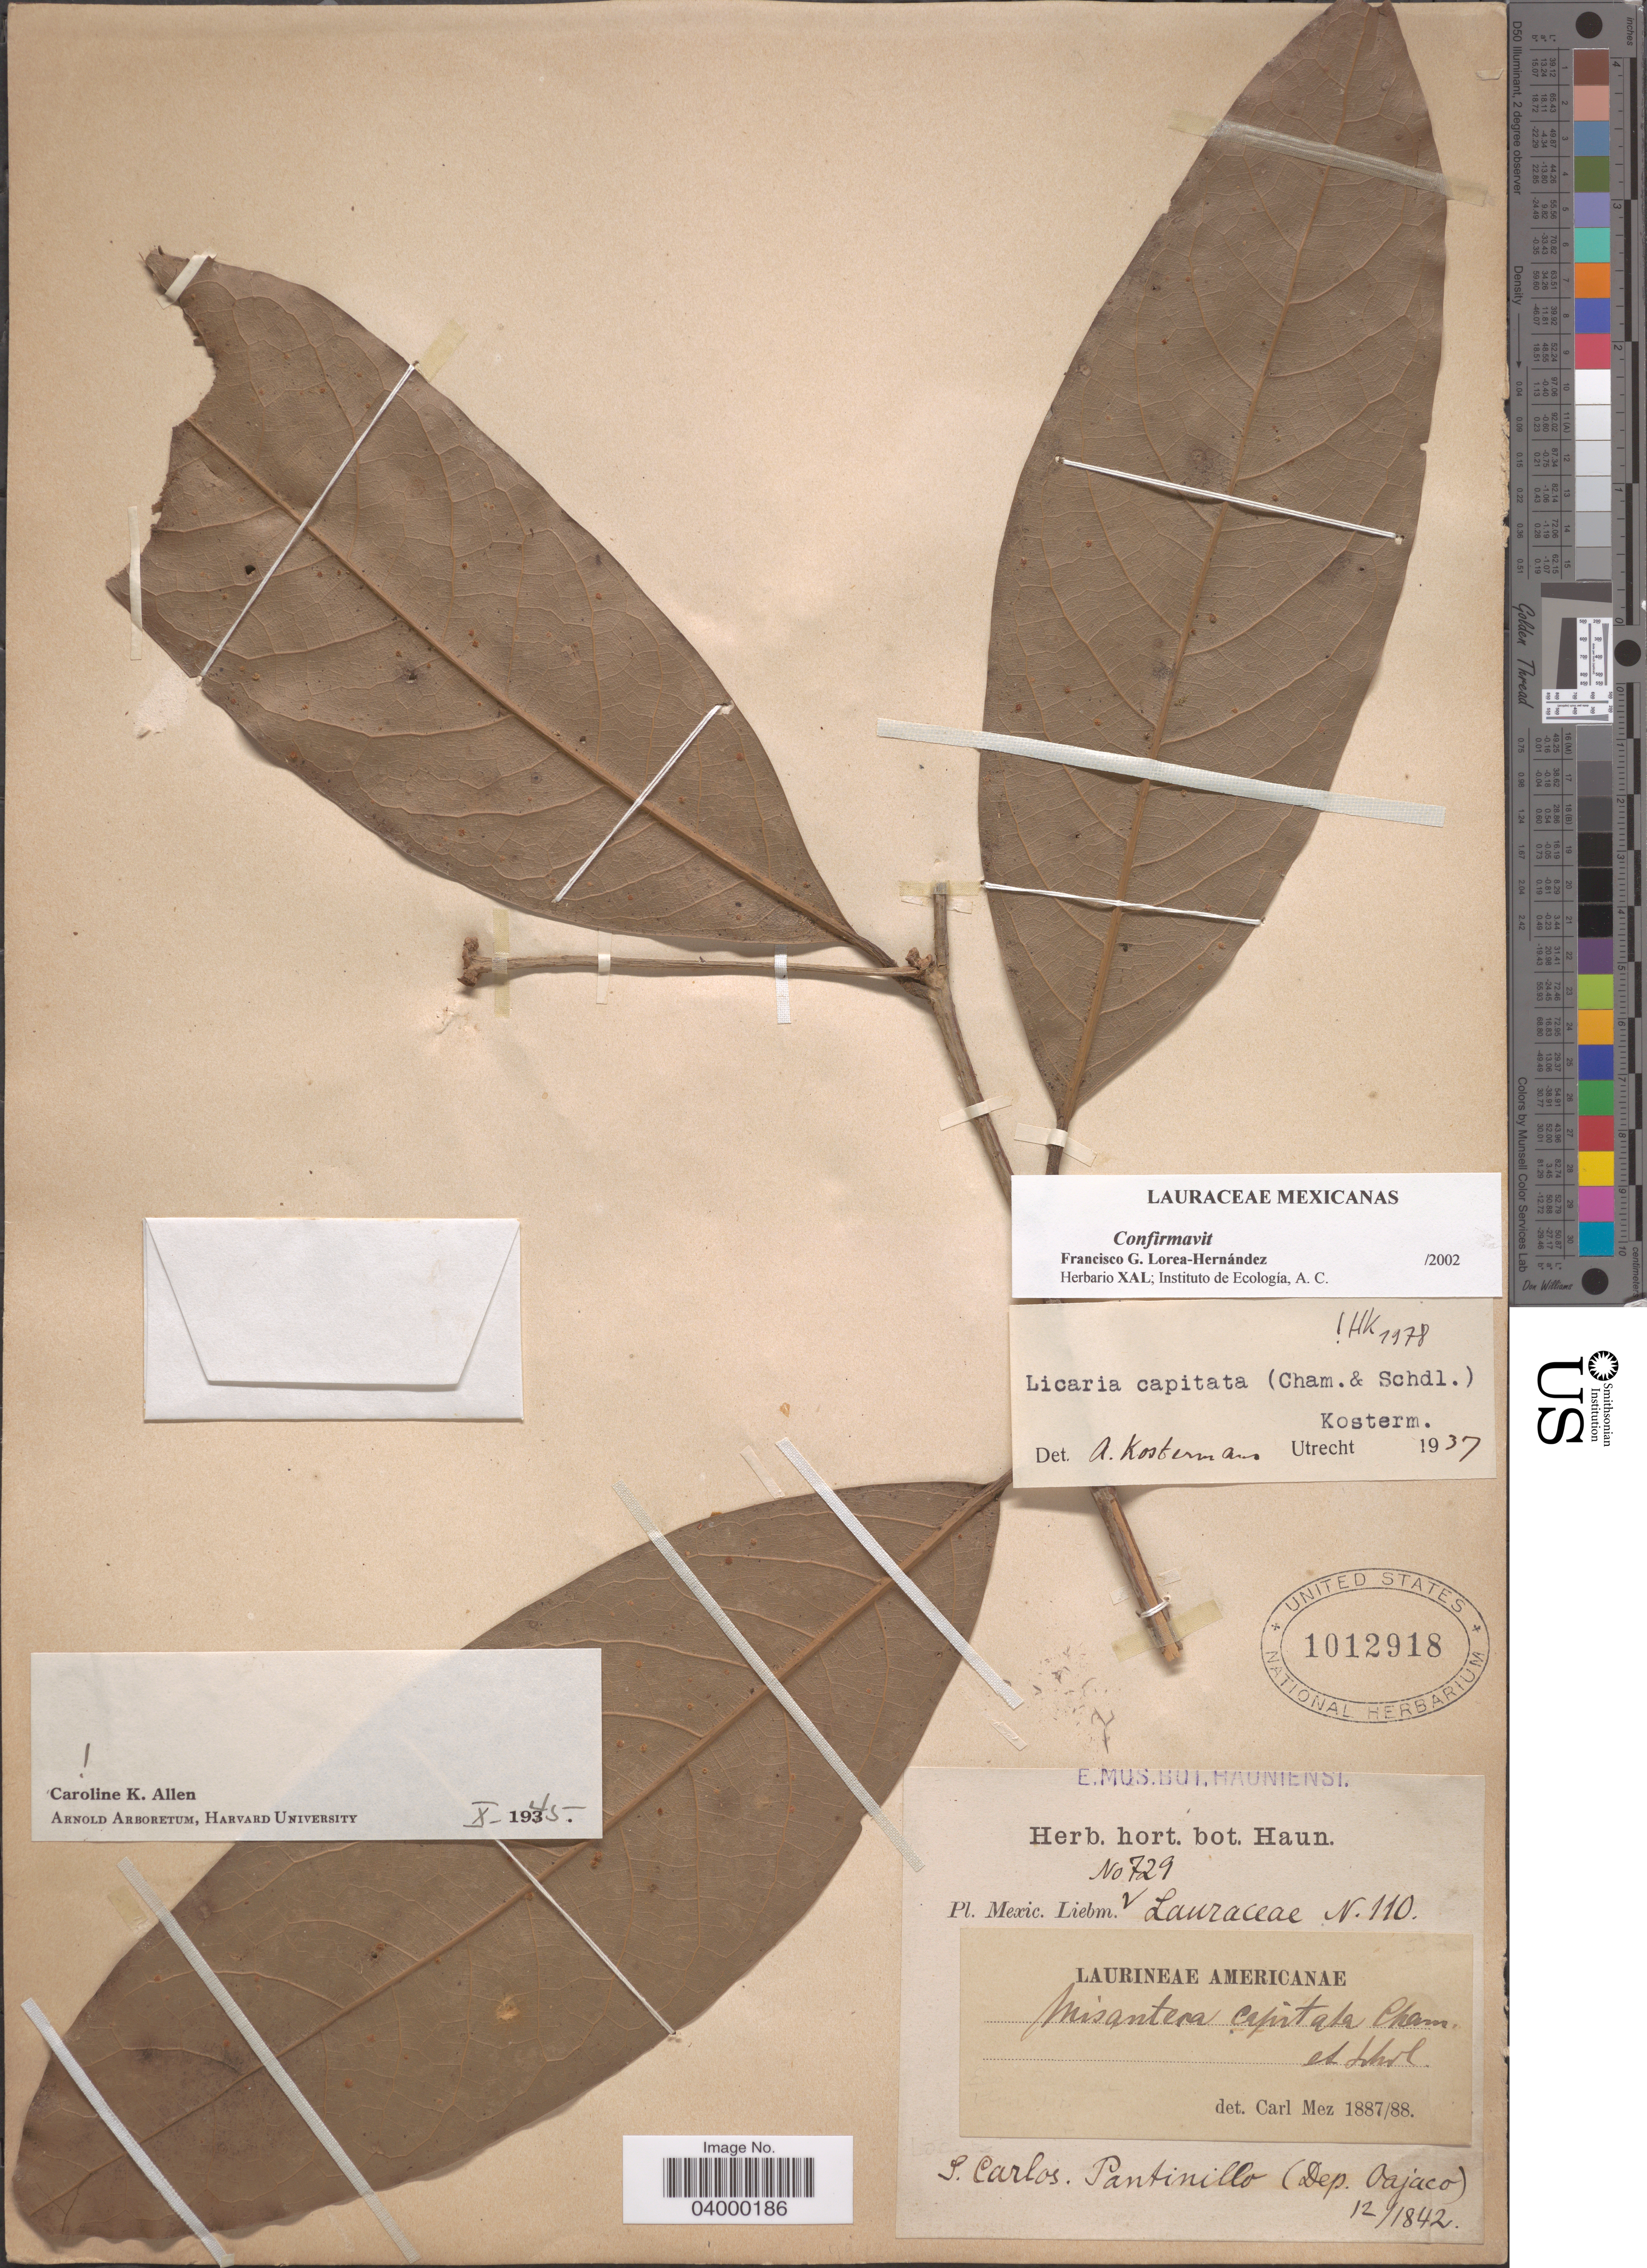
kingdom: Plantae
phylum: Tracheophyta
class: Magnoliopsida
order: Laurales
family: Lauraceae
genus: Licaria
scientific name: Licaria capitata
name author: (Schltdl. & Cham.) Kosterm.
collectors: Liebm.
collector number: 729/110?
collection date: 1842-12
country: Mexico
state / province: Oaxaca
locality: S. Carlos. Pantinillo (Dep. Oajaca).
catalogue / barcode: US 1012918